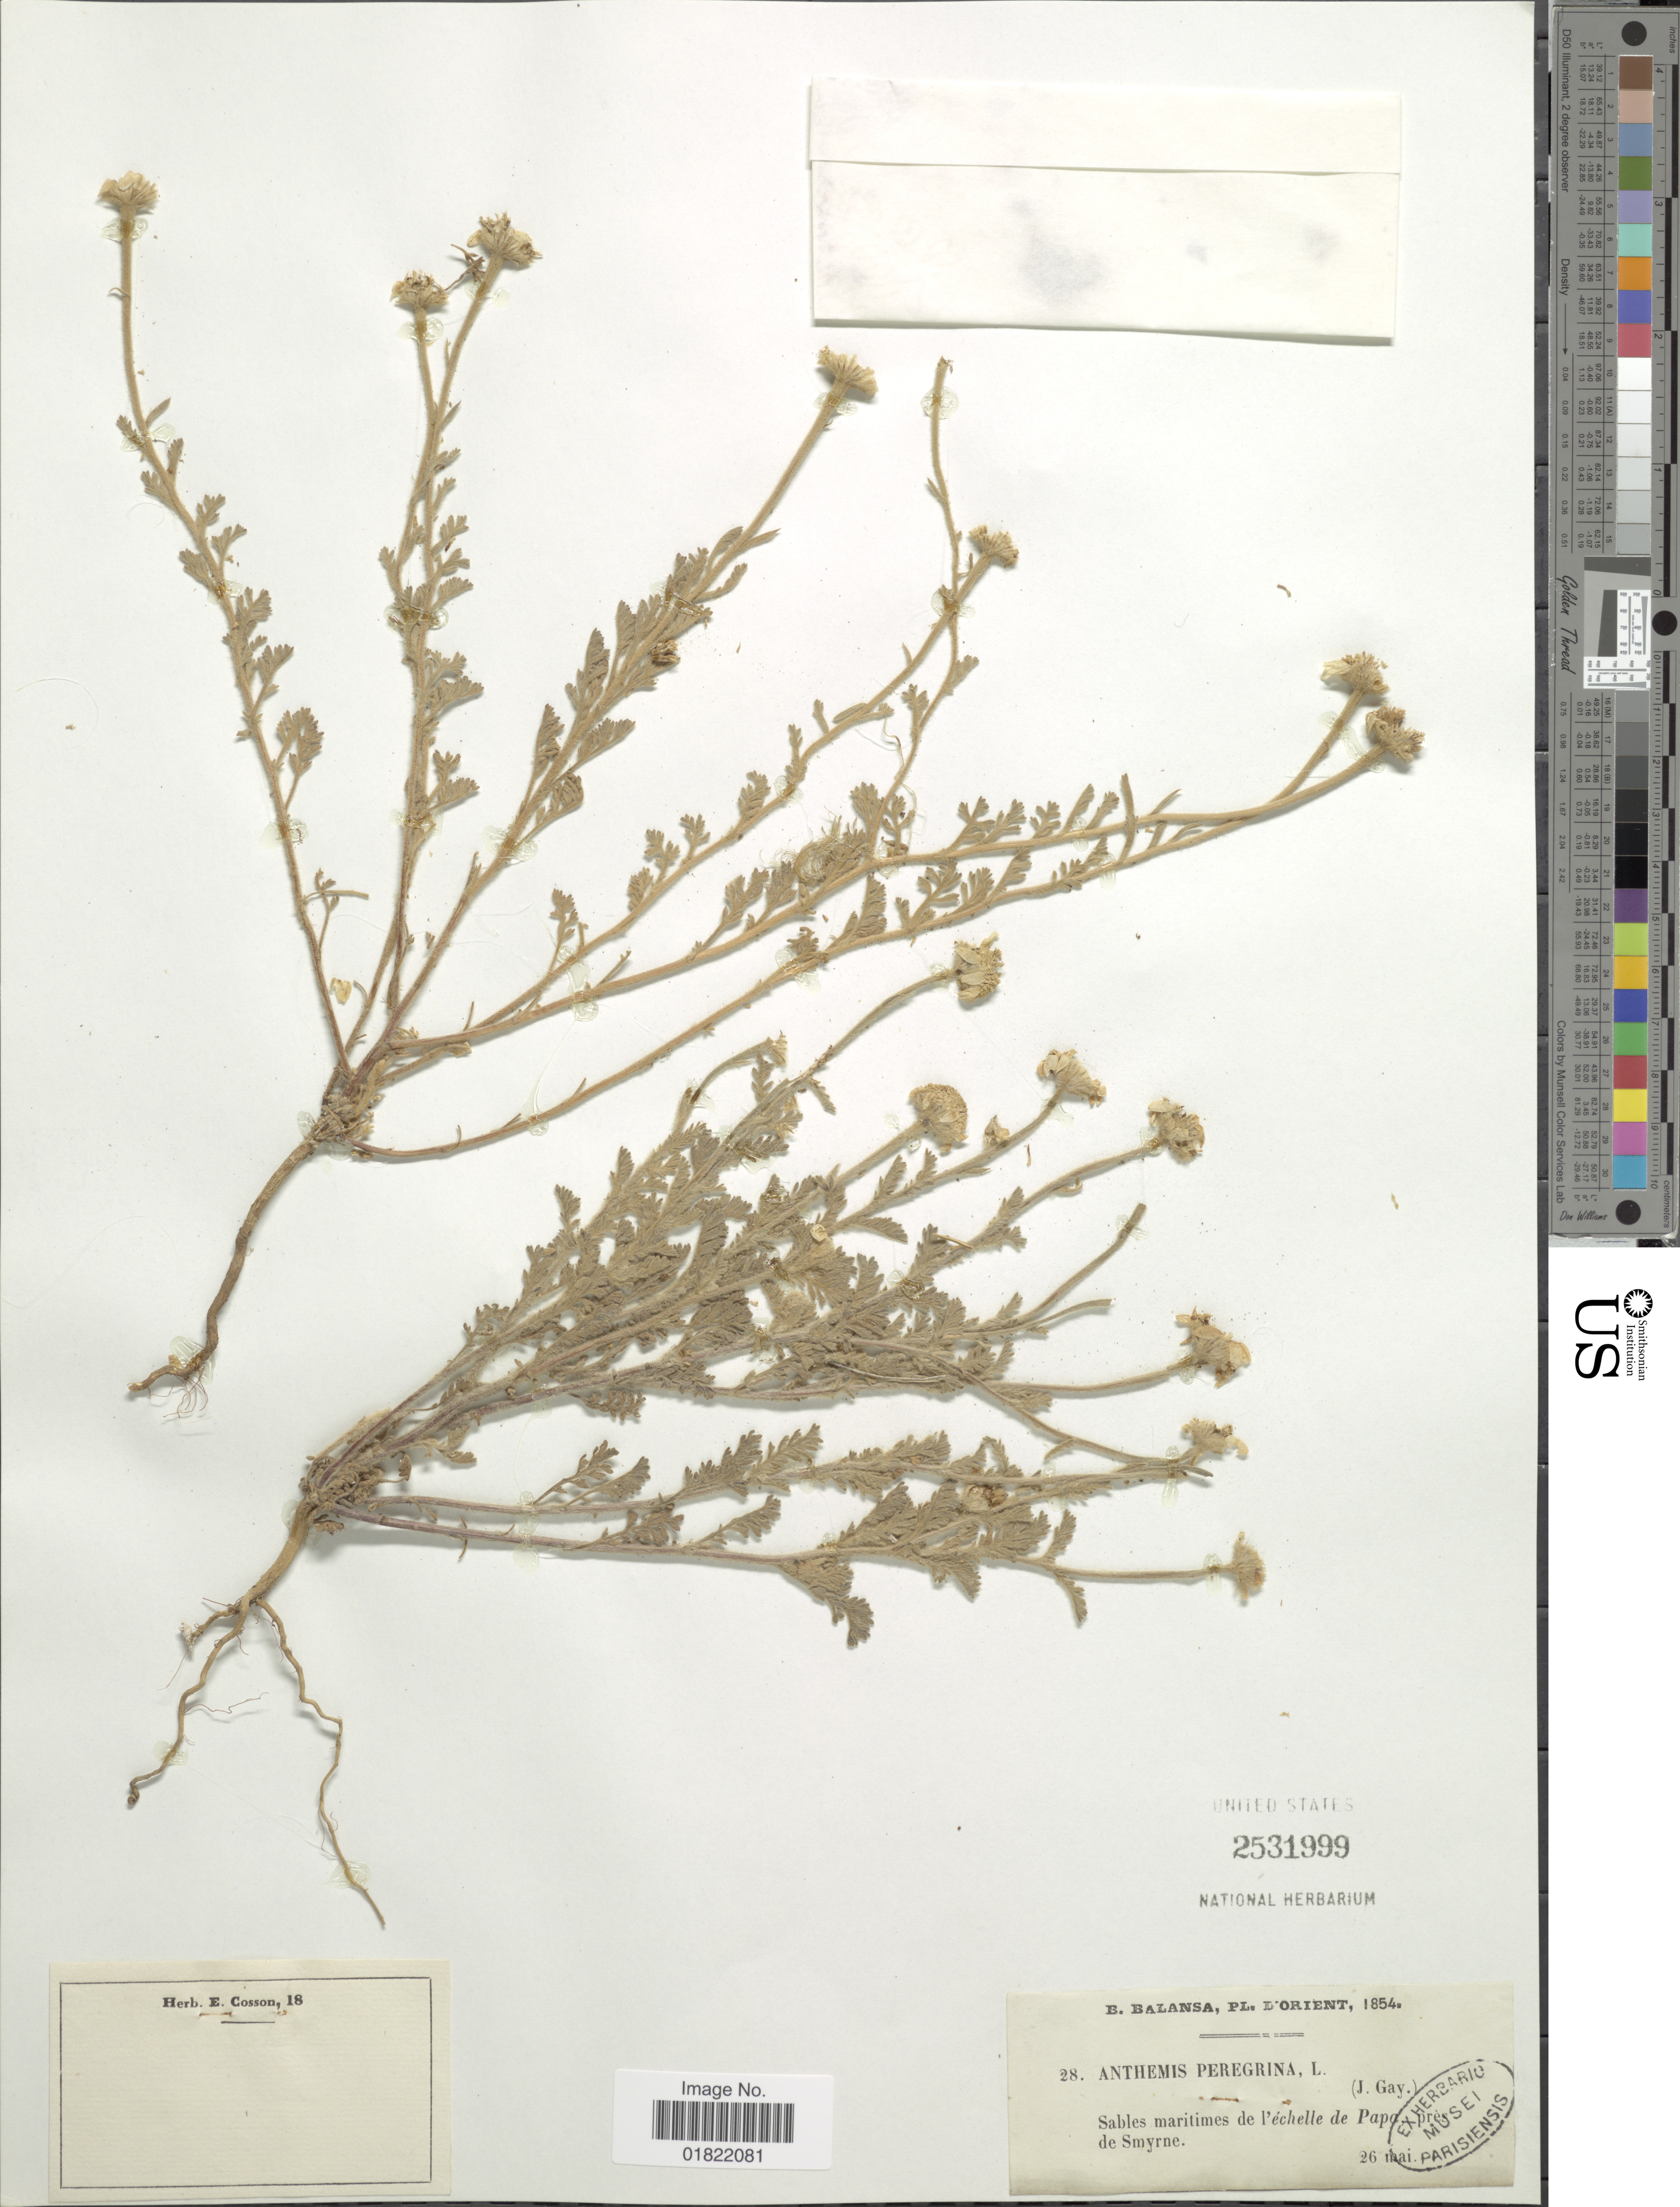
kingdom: Plantae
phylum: Tracheophyta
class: Magnoliopsida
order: Asterales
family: Asteraceae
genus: Anthemis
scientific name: Anthemis peregrina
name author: L.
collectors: B. Balansa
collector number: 28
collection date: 1854-05-26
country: Turkey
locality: L' Orient, Sables maritimes de l' echelle de Papa, pres de Smyrne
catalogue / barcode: US 2531999